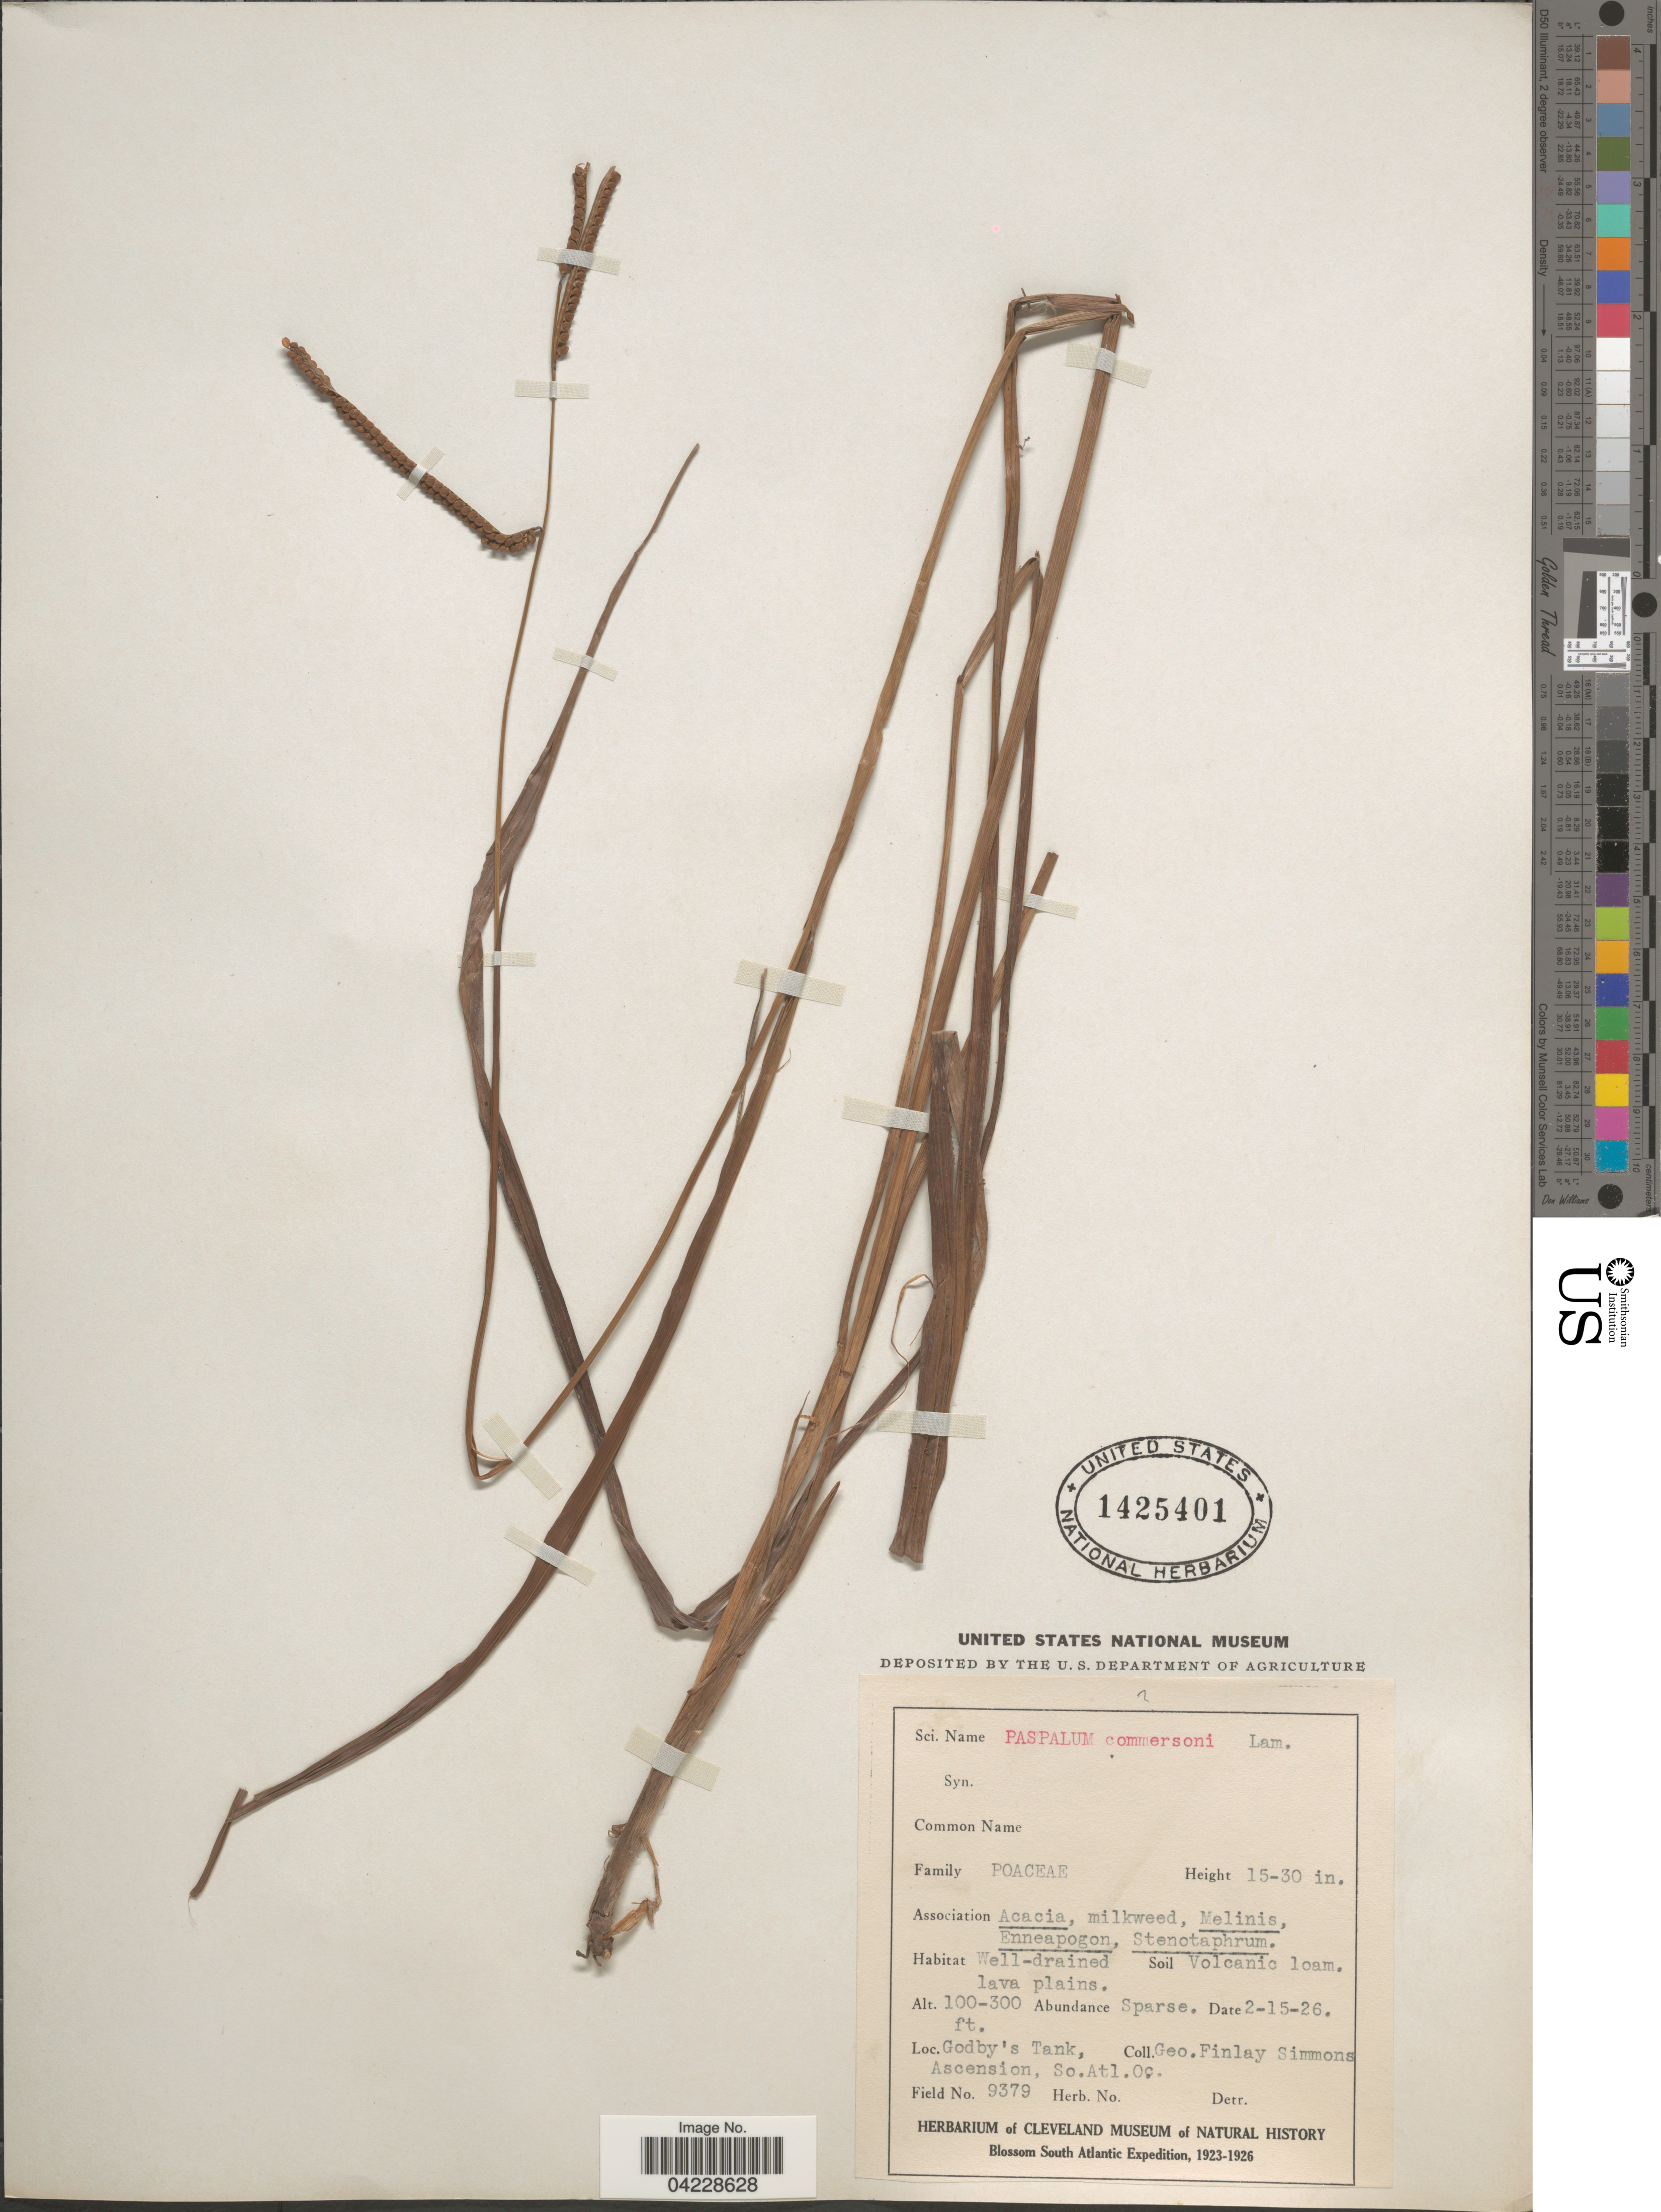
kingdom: Plantae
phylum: Tracheophyta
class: Liliopsida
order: Poales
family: Poaceae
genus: Paspalum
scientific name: Paspalum scrobiculatum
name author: L.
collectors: G. Simmons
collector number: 9379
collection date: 1926-02-15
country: St. Helena Islands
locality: Godby's Tank, Ascension, So.Atl.Oc. Blossom South Atlantic Expedition, 1923-1926.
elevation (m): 30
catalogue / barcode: US 1425401